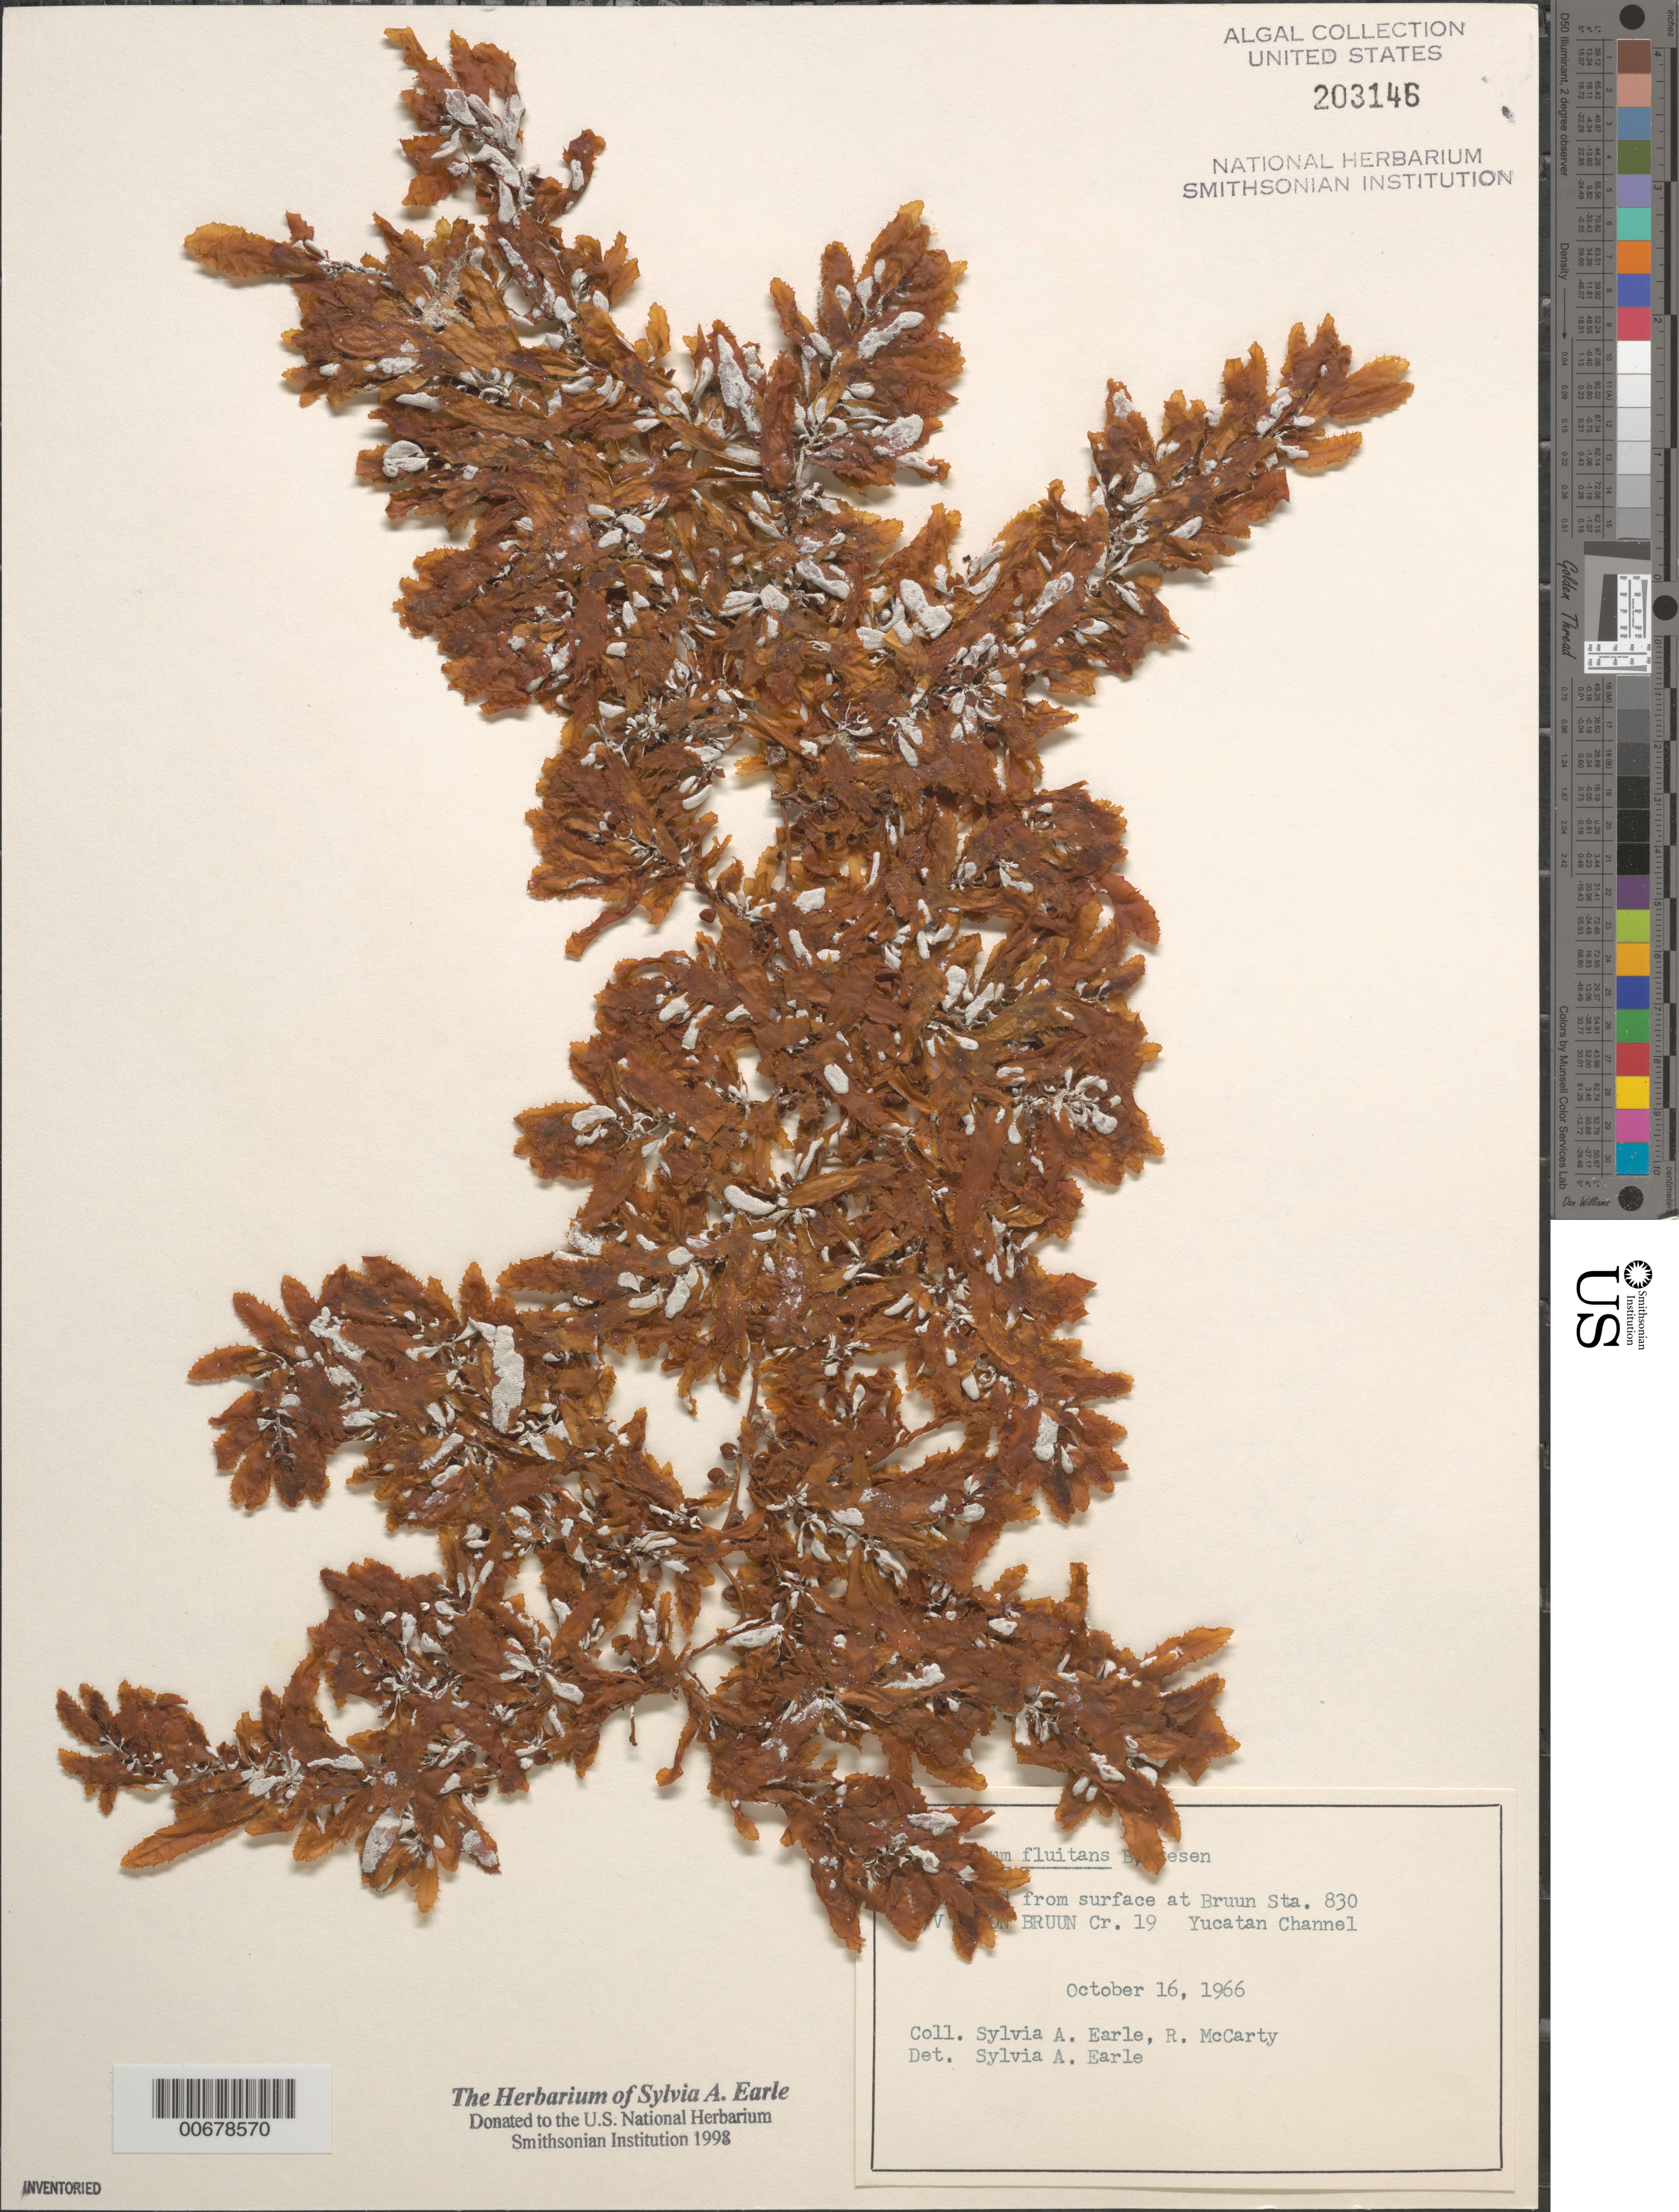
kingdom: Chromista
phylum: Ochrophyta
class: Phaeophyceae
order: Fucales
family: Sargassaceae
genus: Sargassum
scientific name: Sargassum fluitans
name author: (Børgesen) Børgesen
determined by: Earle, S. A.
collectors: R. McCarty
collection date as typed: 16 Oct 1966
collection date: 1966-10-16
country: Cuba / Mexico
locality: Yucatan Channel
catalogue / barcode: US 203146